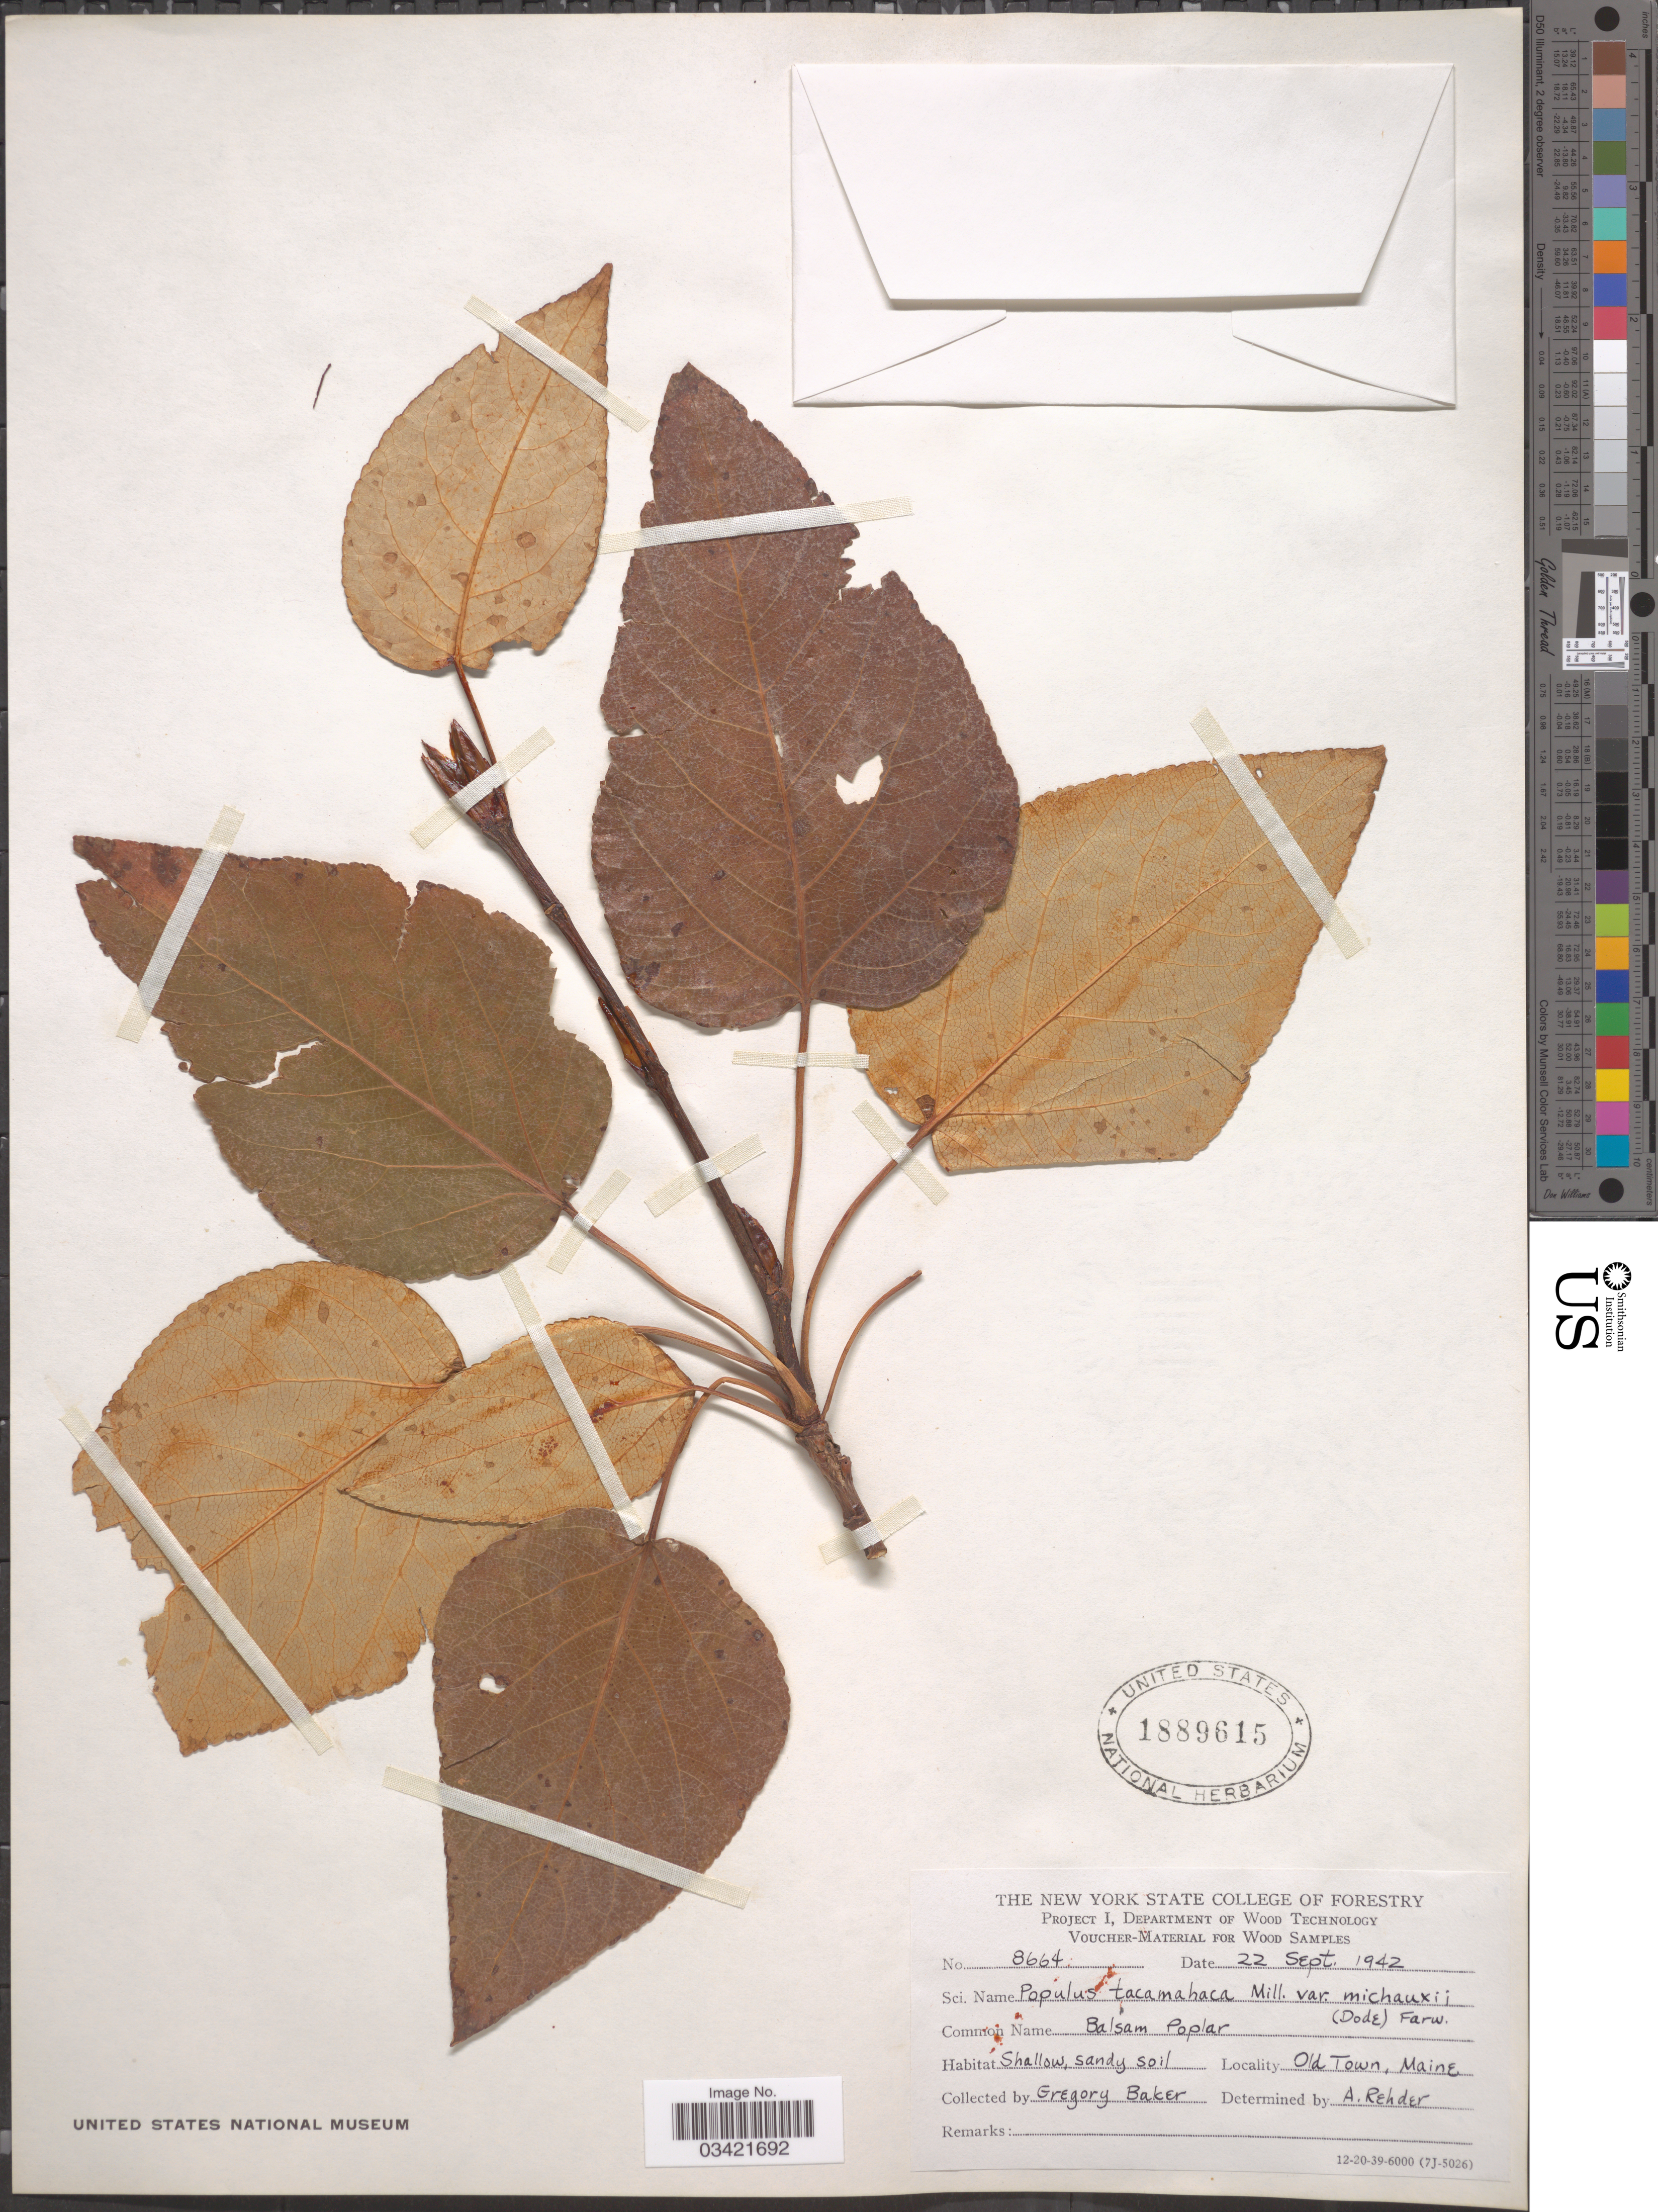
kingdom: Plantae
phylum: Tracheophyta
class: Magnoliopsida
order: Malpighiales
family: Salicaceae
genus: Populus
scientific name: Populus balsamifera var. subcordata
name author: Hyl.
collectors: G. Baker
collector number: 8664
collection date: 1942-09-22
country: United States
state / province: Maine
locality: Old Town.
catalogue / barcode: US 1889615